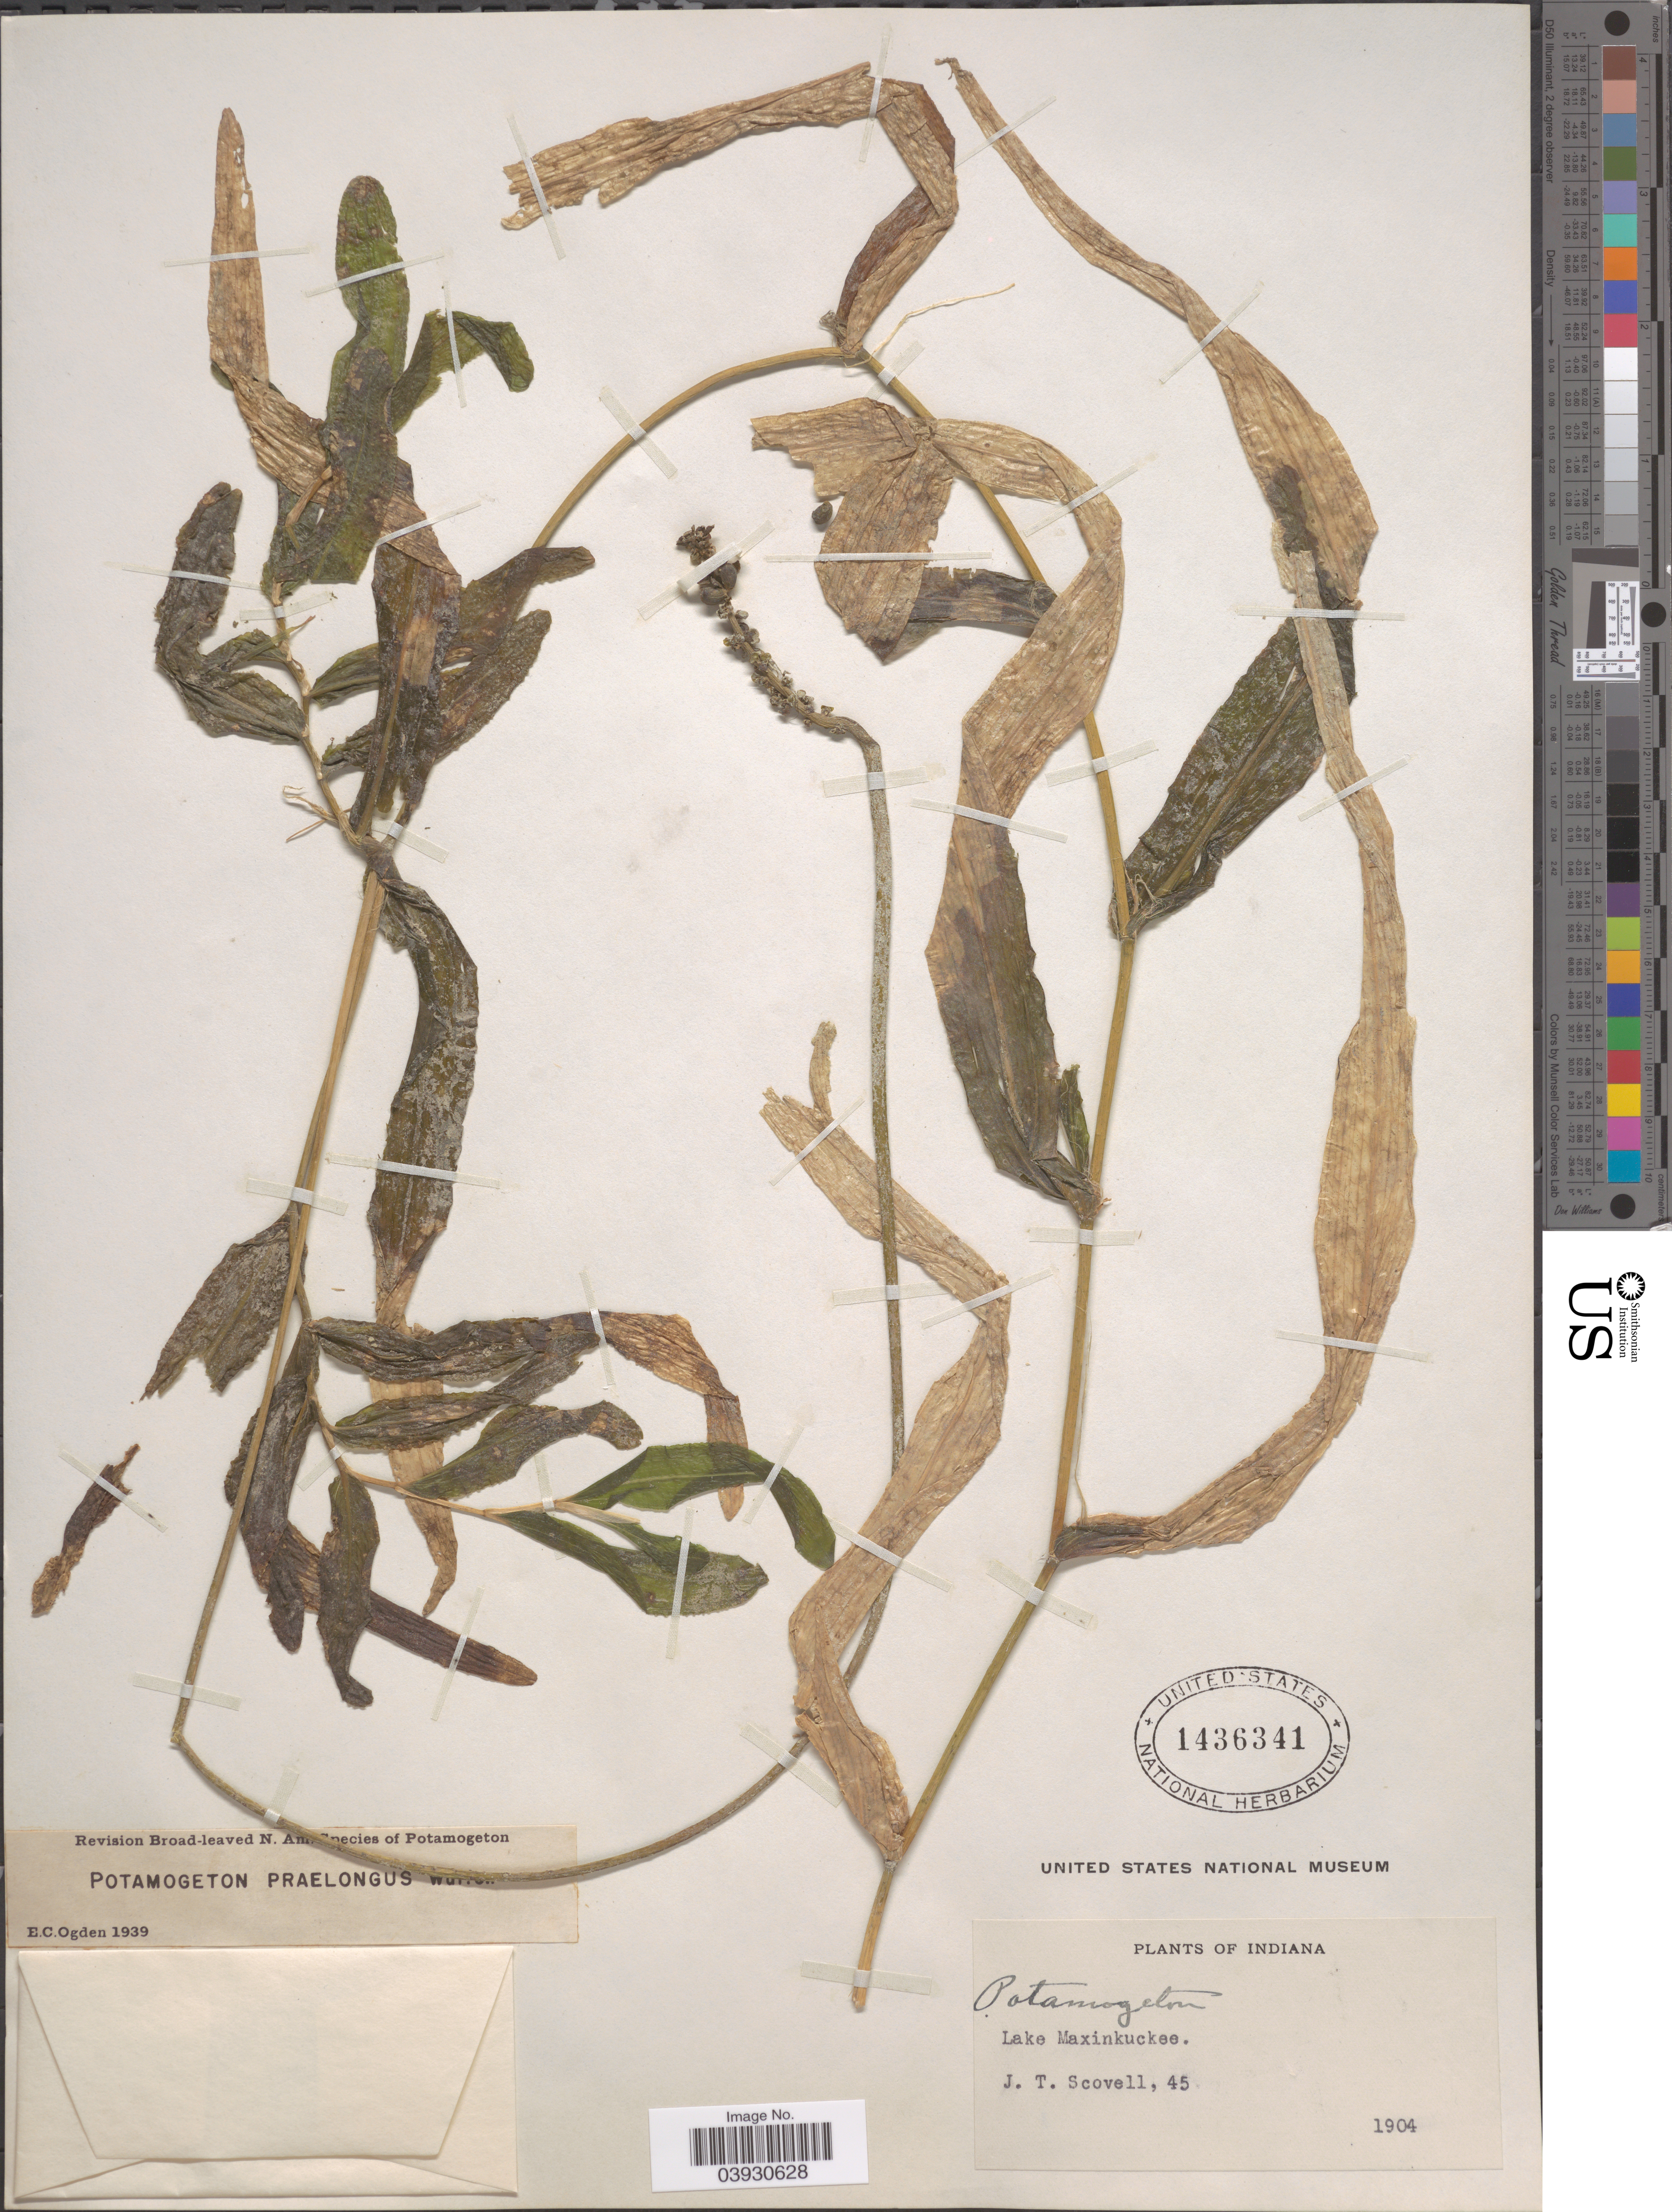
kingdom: Plantae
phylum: Tracheophyta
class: Liliopsida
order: Alismatales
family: Potamogetonaceae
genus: Potamogeton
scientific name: Potamogeton praelongus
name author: Wulfen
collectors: J. T. Scovell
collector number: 45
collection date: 1904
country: United States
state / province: Indiana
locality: Lake Maxinkuckee.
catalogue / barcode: US 1436341